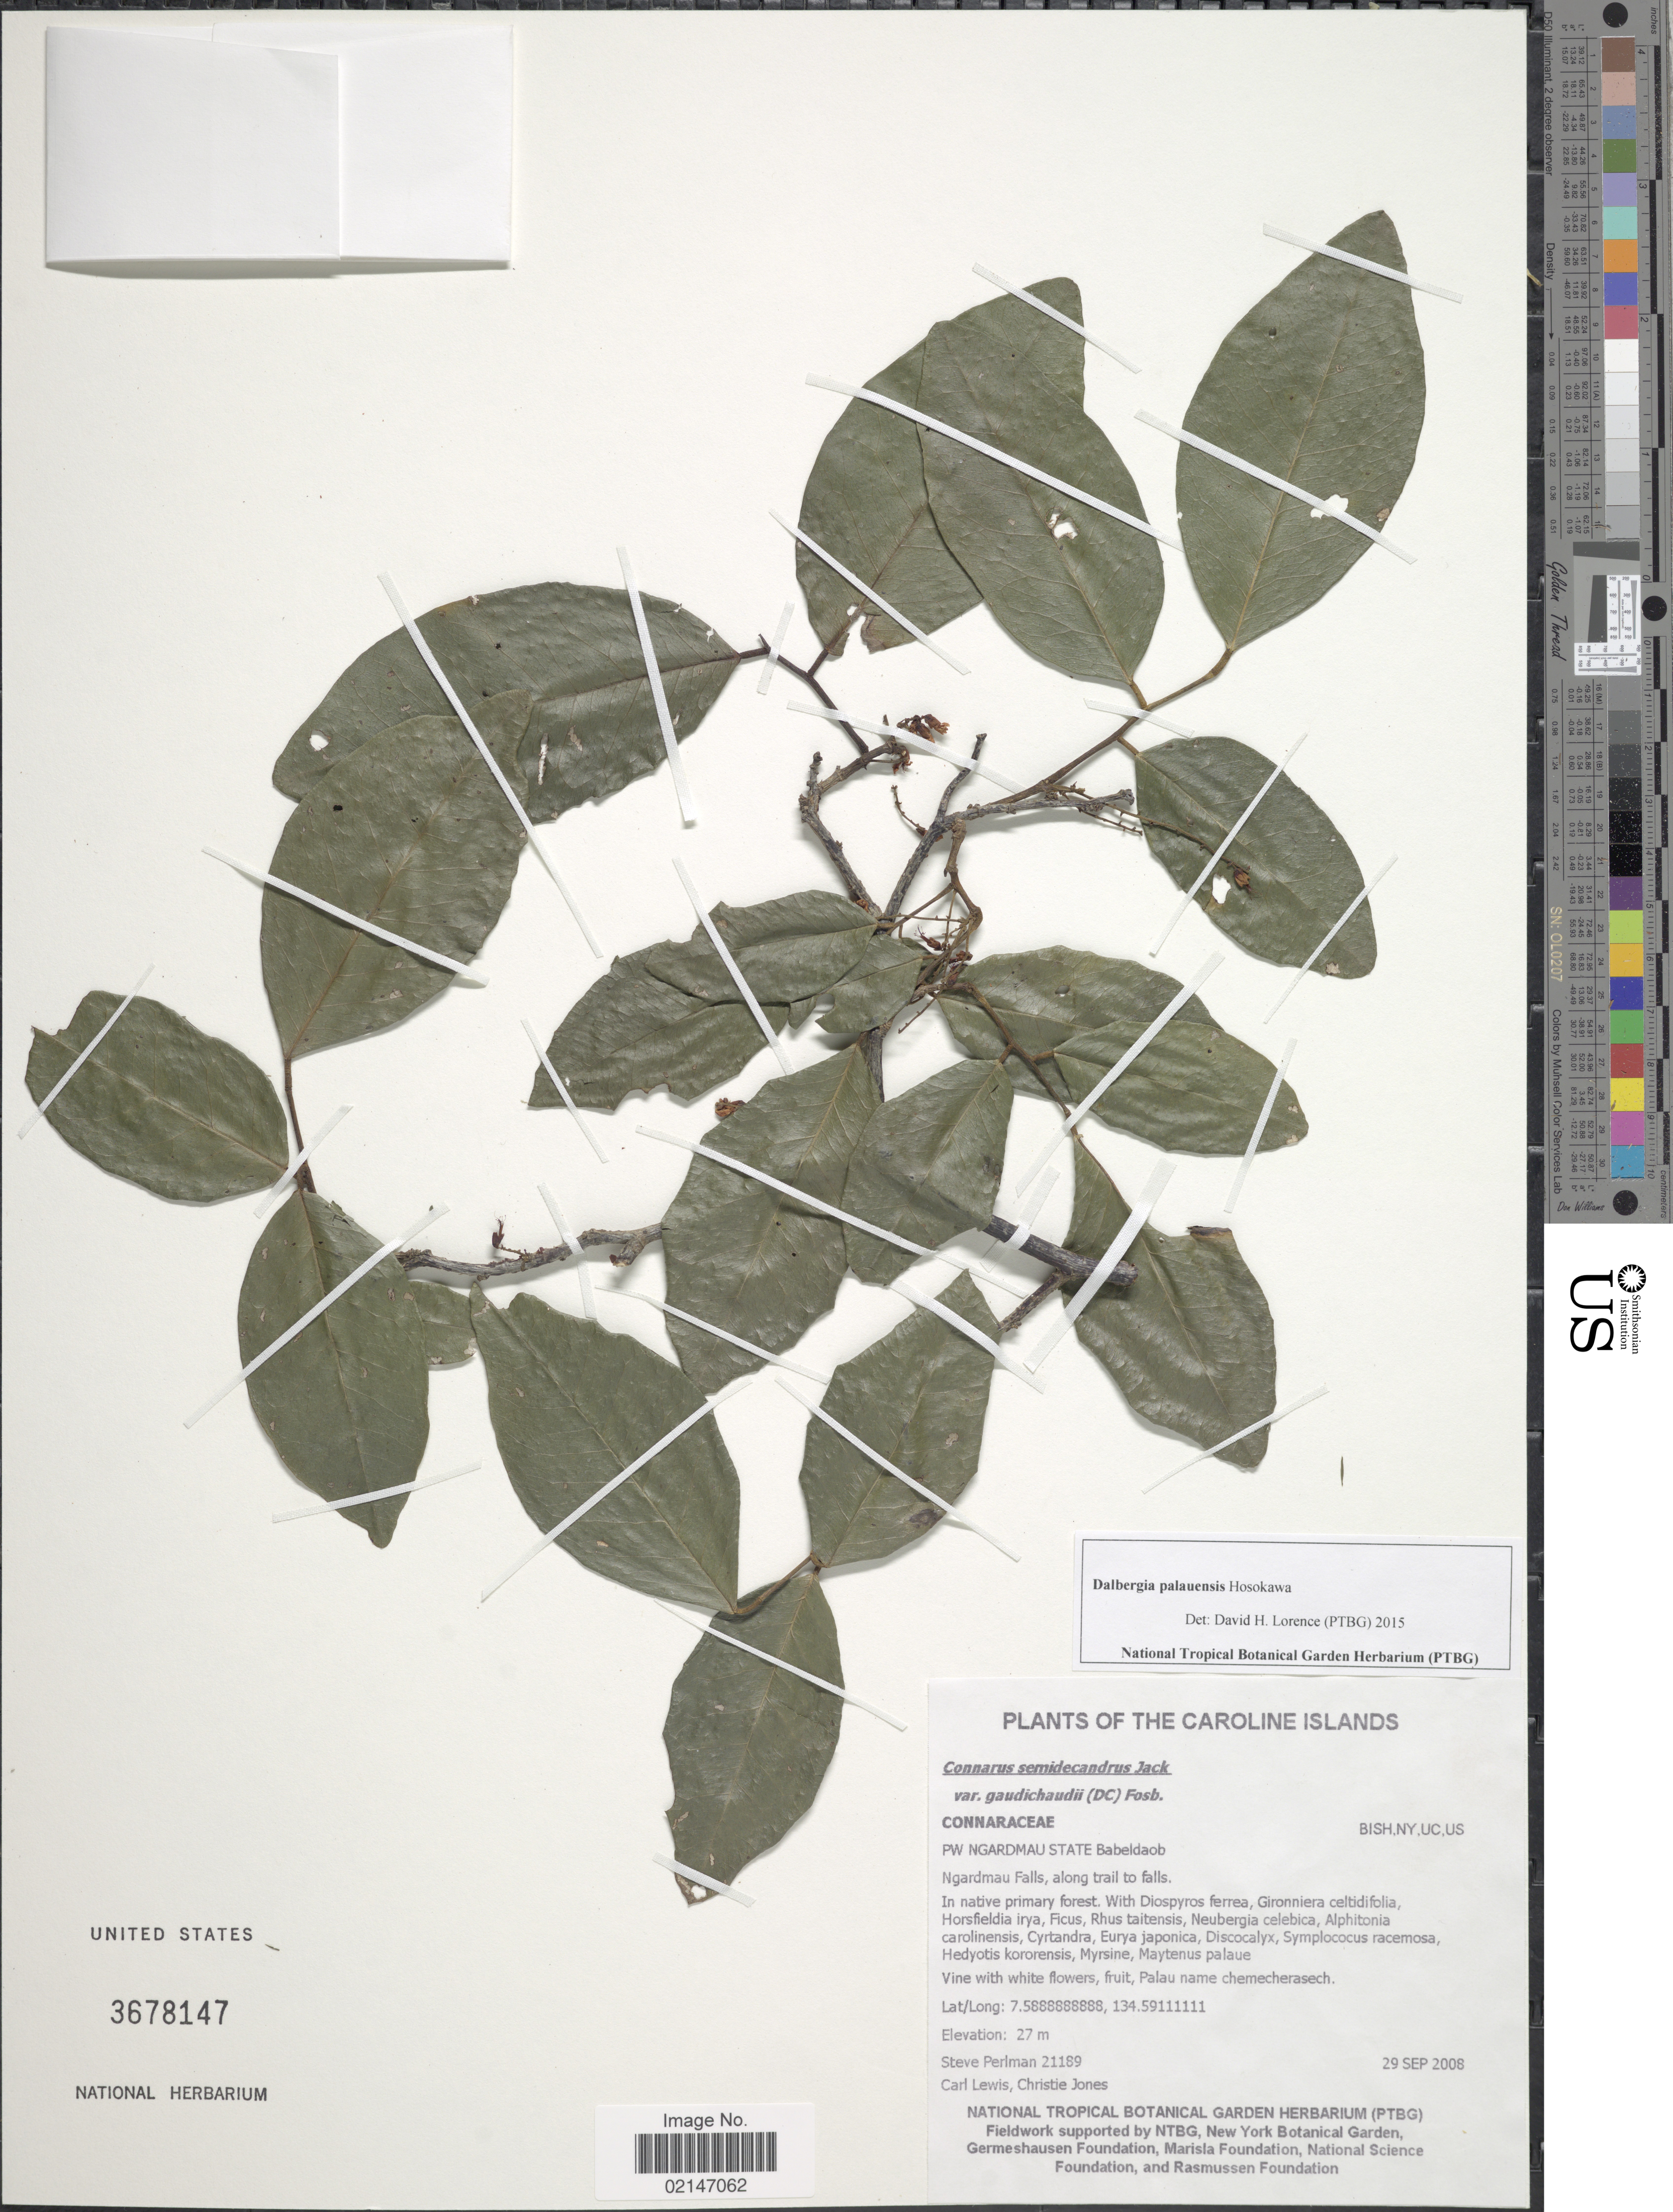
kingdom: Plantae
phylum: Tracheophyta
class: Magnoliopsida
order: Fabales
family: Fabaceae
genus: Dalbergia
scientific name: Dalbergia palauensis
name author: Hosok.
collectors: S. Perlman, C. Lewis & Carleen Jones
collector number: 21189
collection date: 2008-09-29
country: Palau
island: Babeldaob [Babelthuap]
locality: PW Ngardmau State, Babeldaob, Ngardmau Falls, along trail to falls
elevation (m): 27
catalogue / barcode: US 3678147